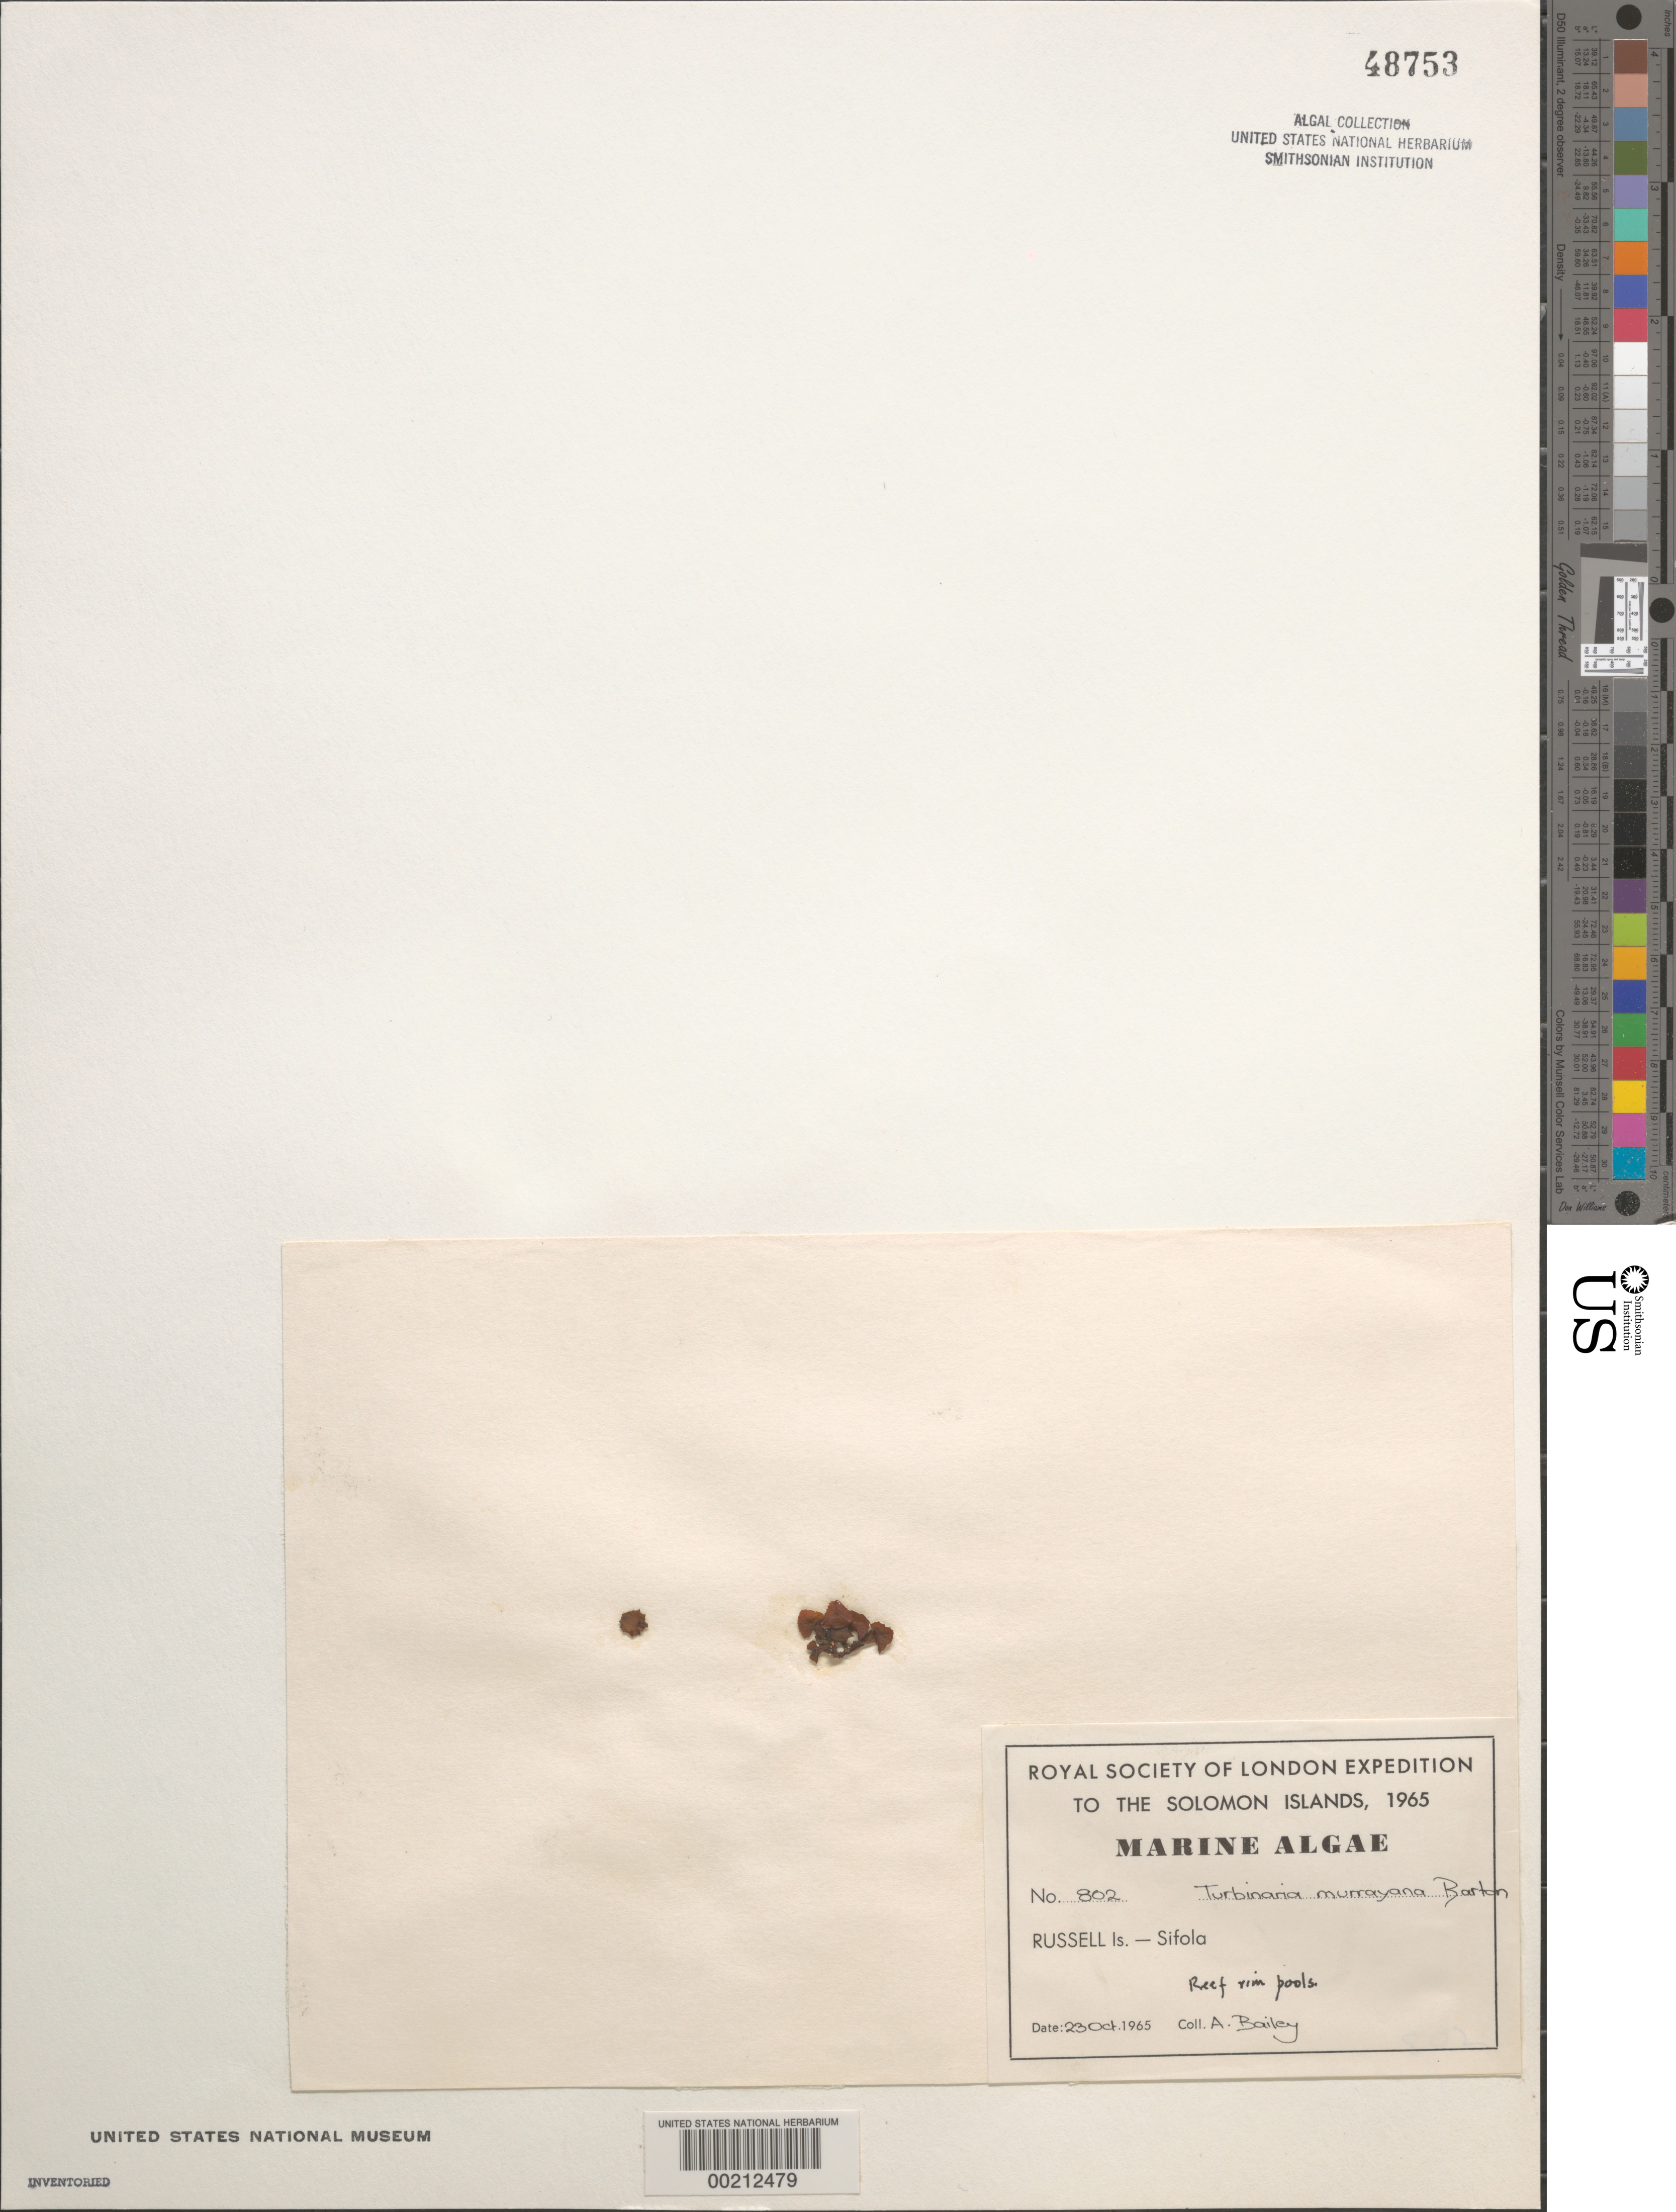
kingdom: Chromista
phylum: Ochrophyta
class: Phaeophyceae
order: Fucales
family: Sargassaceae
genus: Turbinaria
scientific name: Turbinaria murrayana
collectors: A. Bailey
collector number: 802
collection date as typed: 23 Oct 1965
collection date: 1965-10-23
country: Solomon Islands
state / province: Central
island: Mbanika [Banika]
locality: Sifola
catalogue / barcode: US 48753